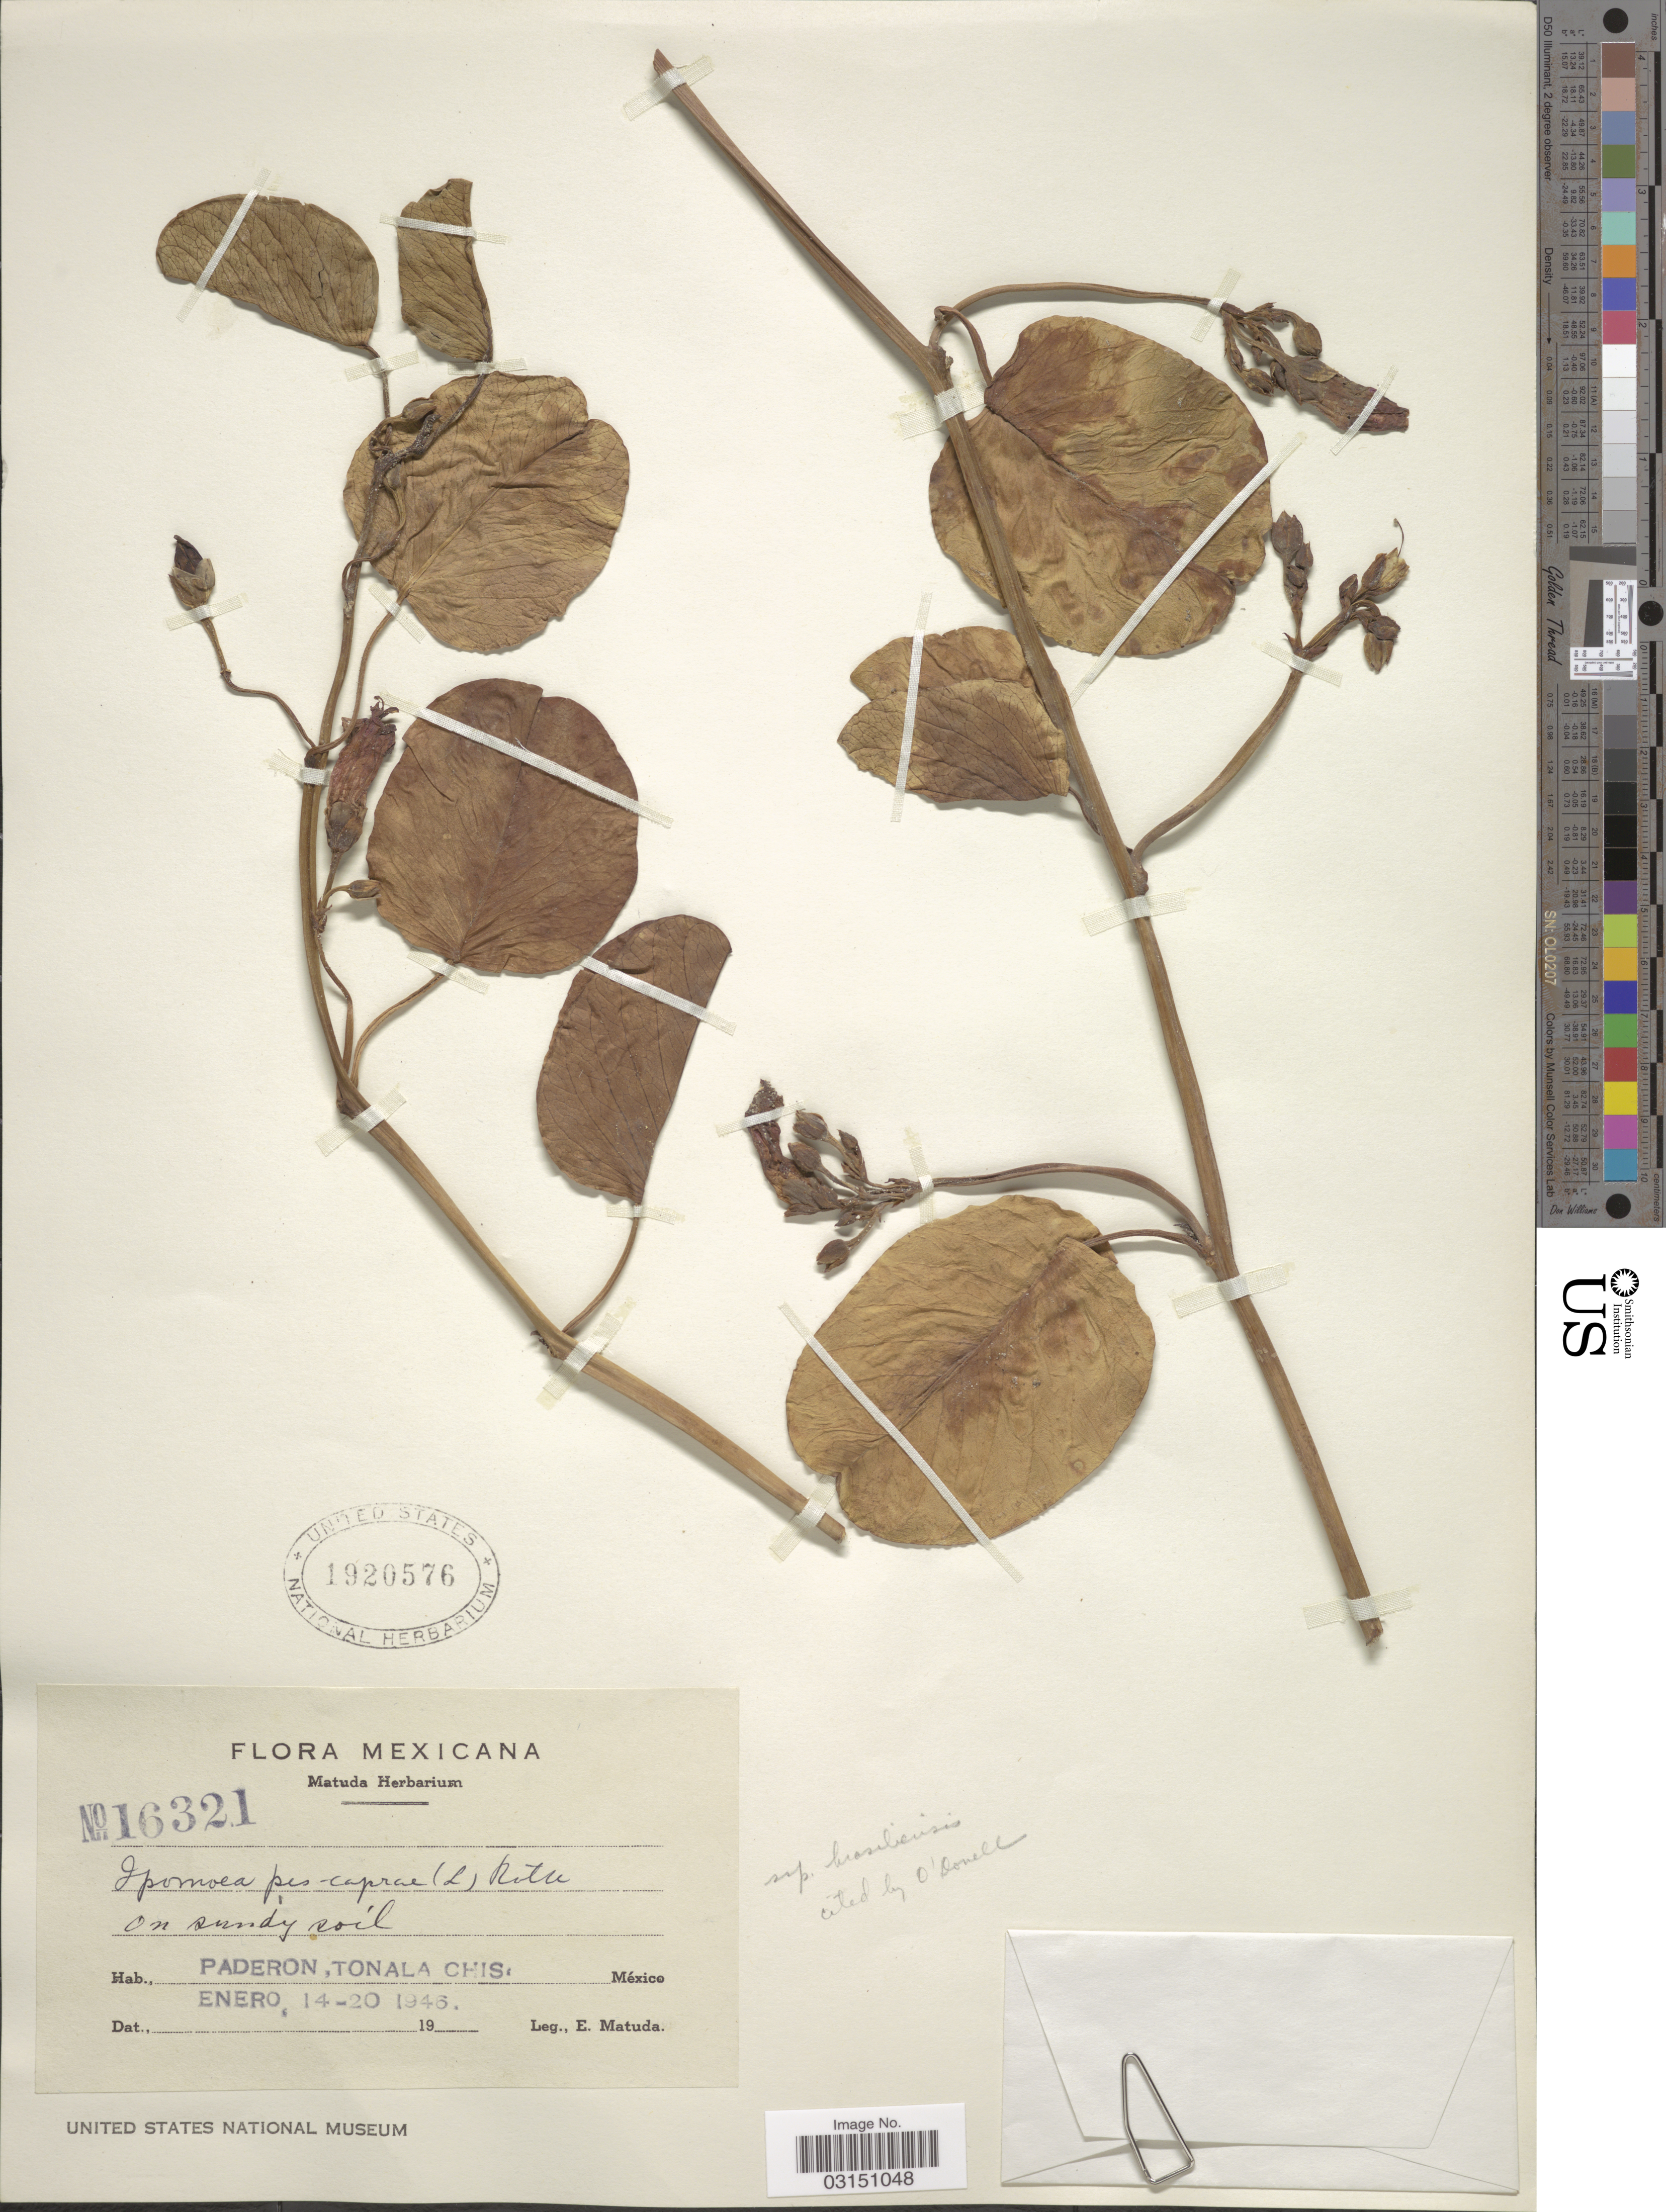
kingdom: Plantae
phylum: Tracheophyta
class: Magnoliopsida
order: Solanales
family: Convolvulaceae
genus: Ipomoea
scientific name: Ipomoea pes-caprae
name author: (L.) R. Br.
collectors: E. Matuda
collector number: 16321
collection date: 1946-01-14/1946-01-20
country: Mexico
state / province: Chiapas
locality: Paderon, Tonala.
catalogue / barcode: US 1920576